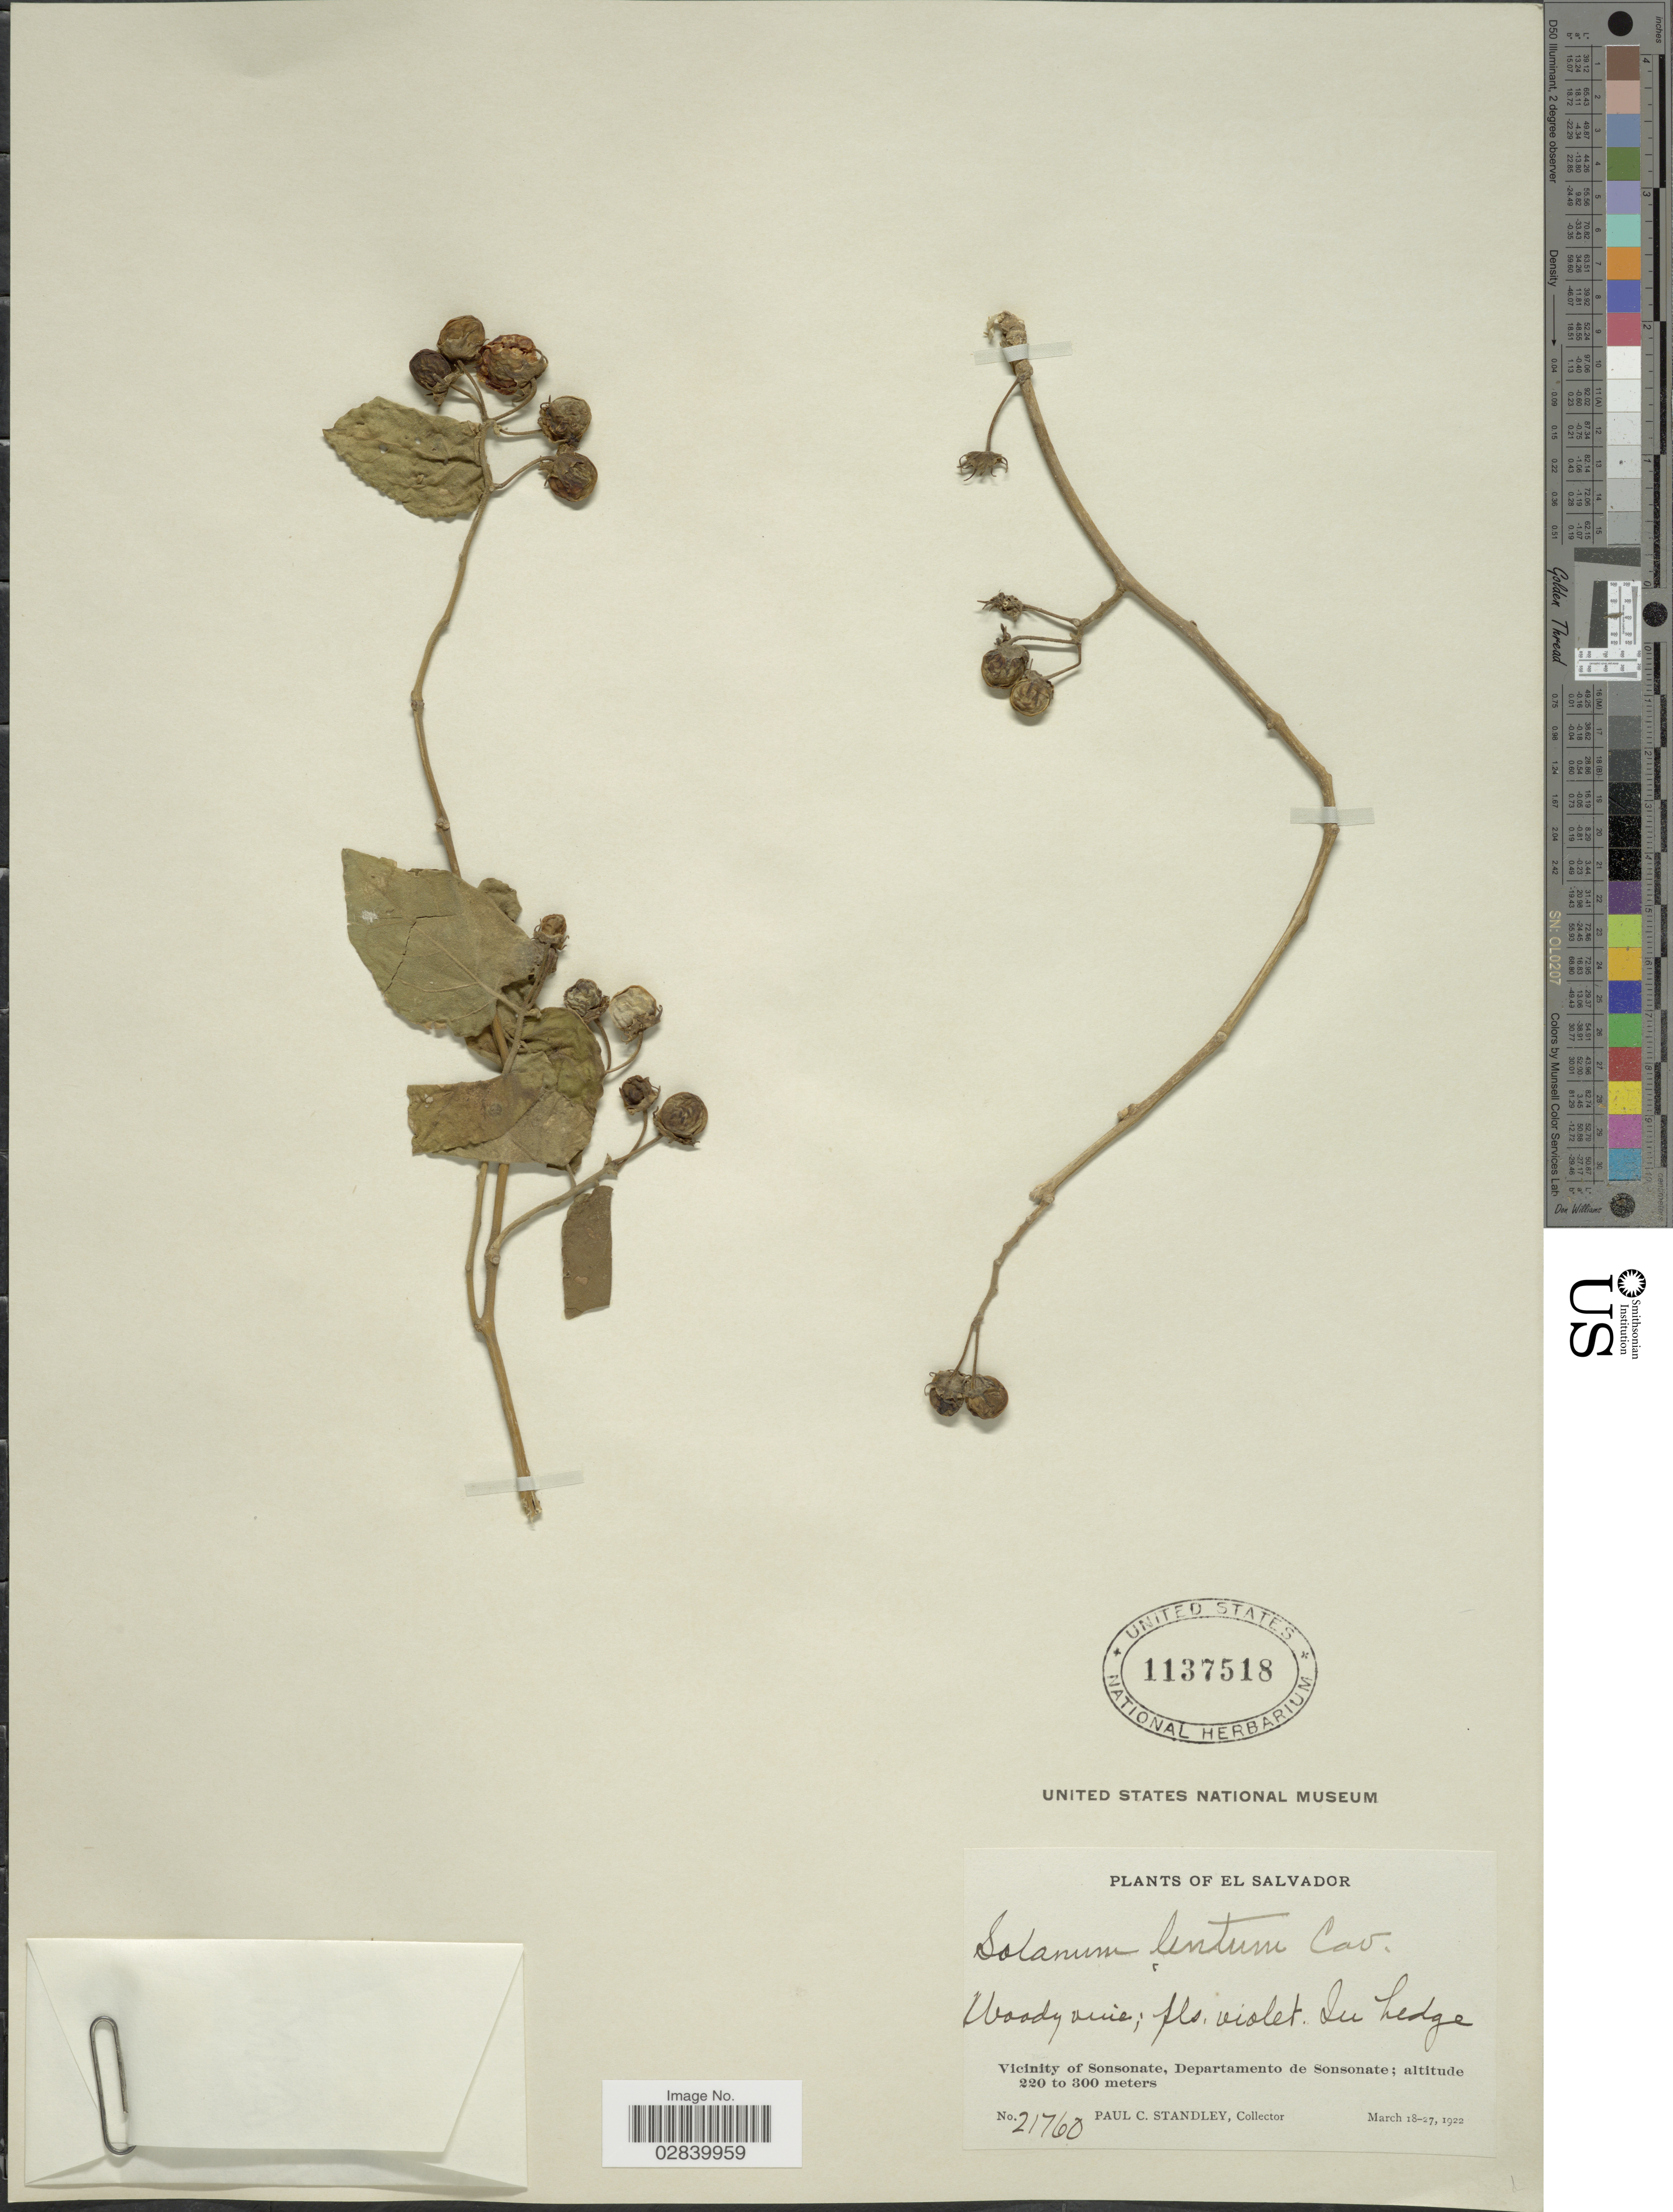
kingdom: Plantae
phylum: Tracheophyta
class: Magnoliopsida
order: Solanales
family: Solanaceae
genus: Lycianthes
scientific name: Lycianthes lenta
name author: (Cav.) Bitter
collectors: P. C. Standley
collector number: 21760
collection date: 1922-03-18/1922-03-27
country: El Salvador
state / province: Sonsonate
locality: Vicinity of Sonsonate, Departamento de Sonsonate.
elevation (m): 220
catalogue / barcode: US 1137518